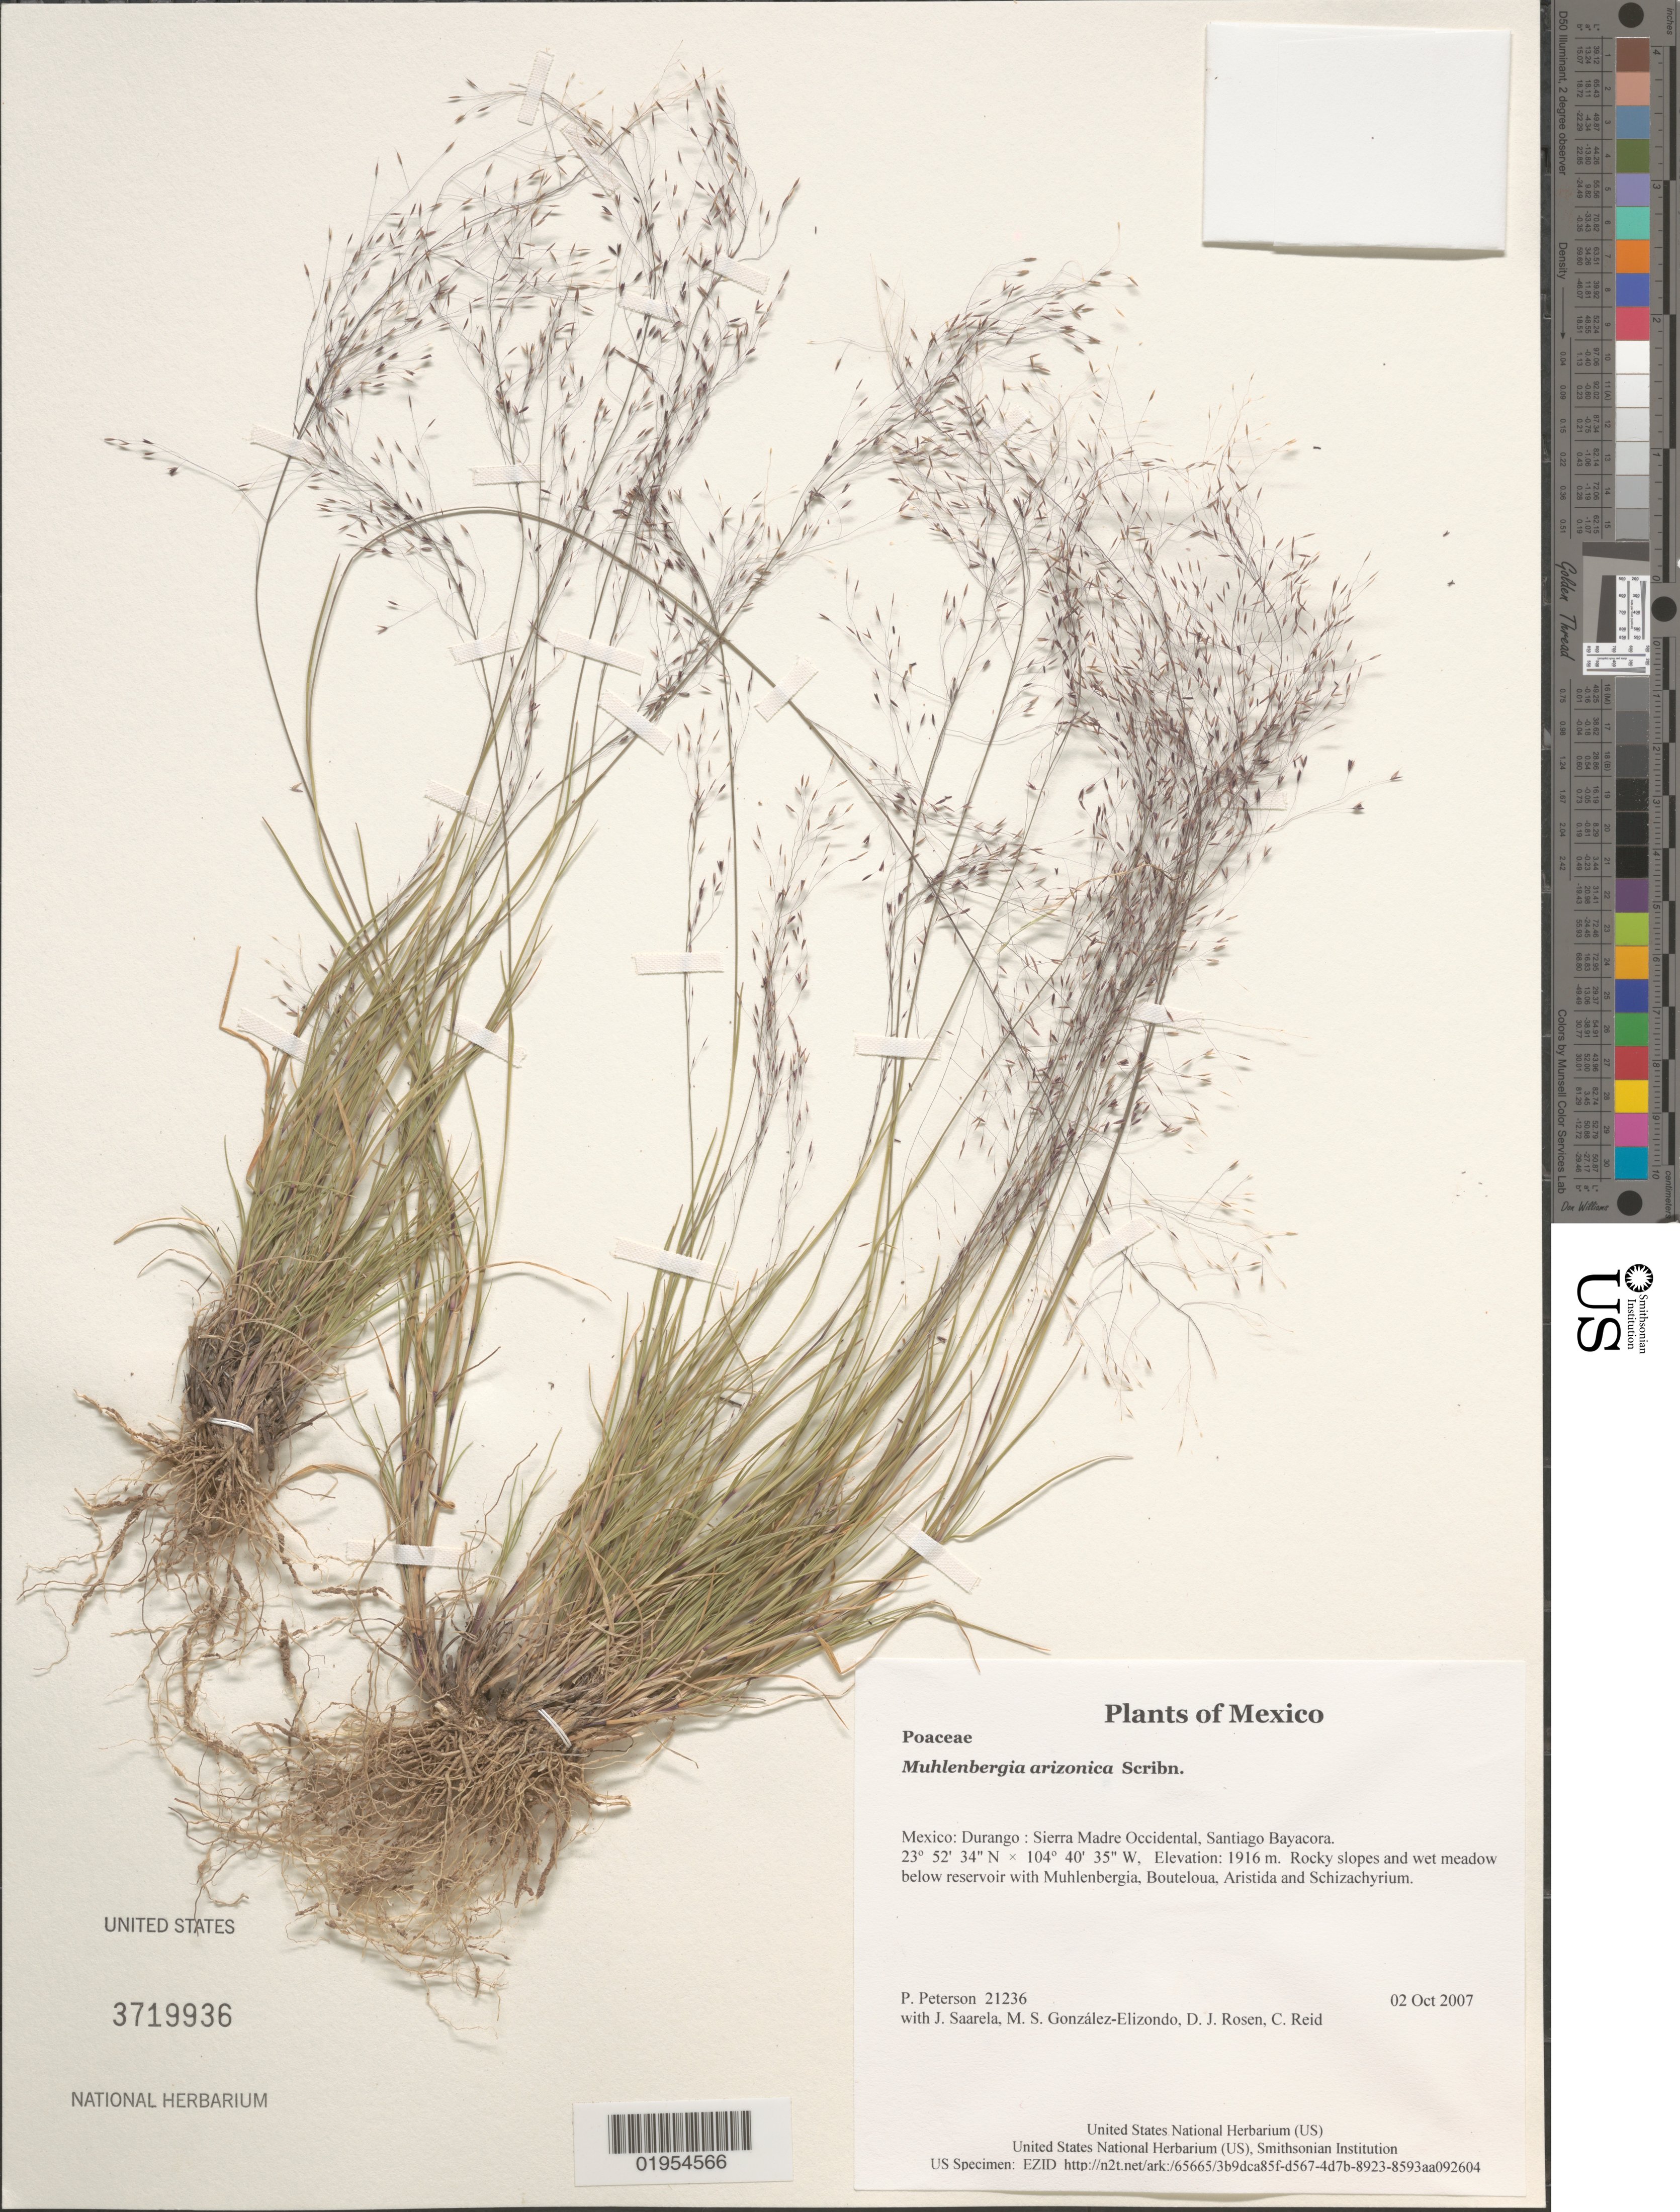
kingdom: Plantae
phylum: Tracheophyta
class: Liliopsida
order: Poales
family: Poaceae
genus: Muhlenbergia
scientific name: Muhlenbergia arizonica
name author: Scribn.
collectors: P. M. Peterson, J. Saarela, M. S. González-Elizondo, D. J. Rosen & C. Reid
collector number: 21236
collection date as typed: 02 Oct 2007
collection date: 2007-10-02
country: Mexico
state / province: Durango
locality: Sierra Madre Occidental, Santiago Bayacora.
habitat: Rocky slopes and wet meadow below reservoir with Muhlenbergia, Bouteloua, Aristida and Schizachyrium.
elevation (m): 1916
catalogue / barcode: US 3719936